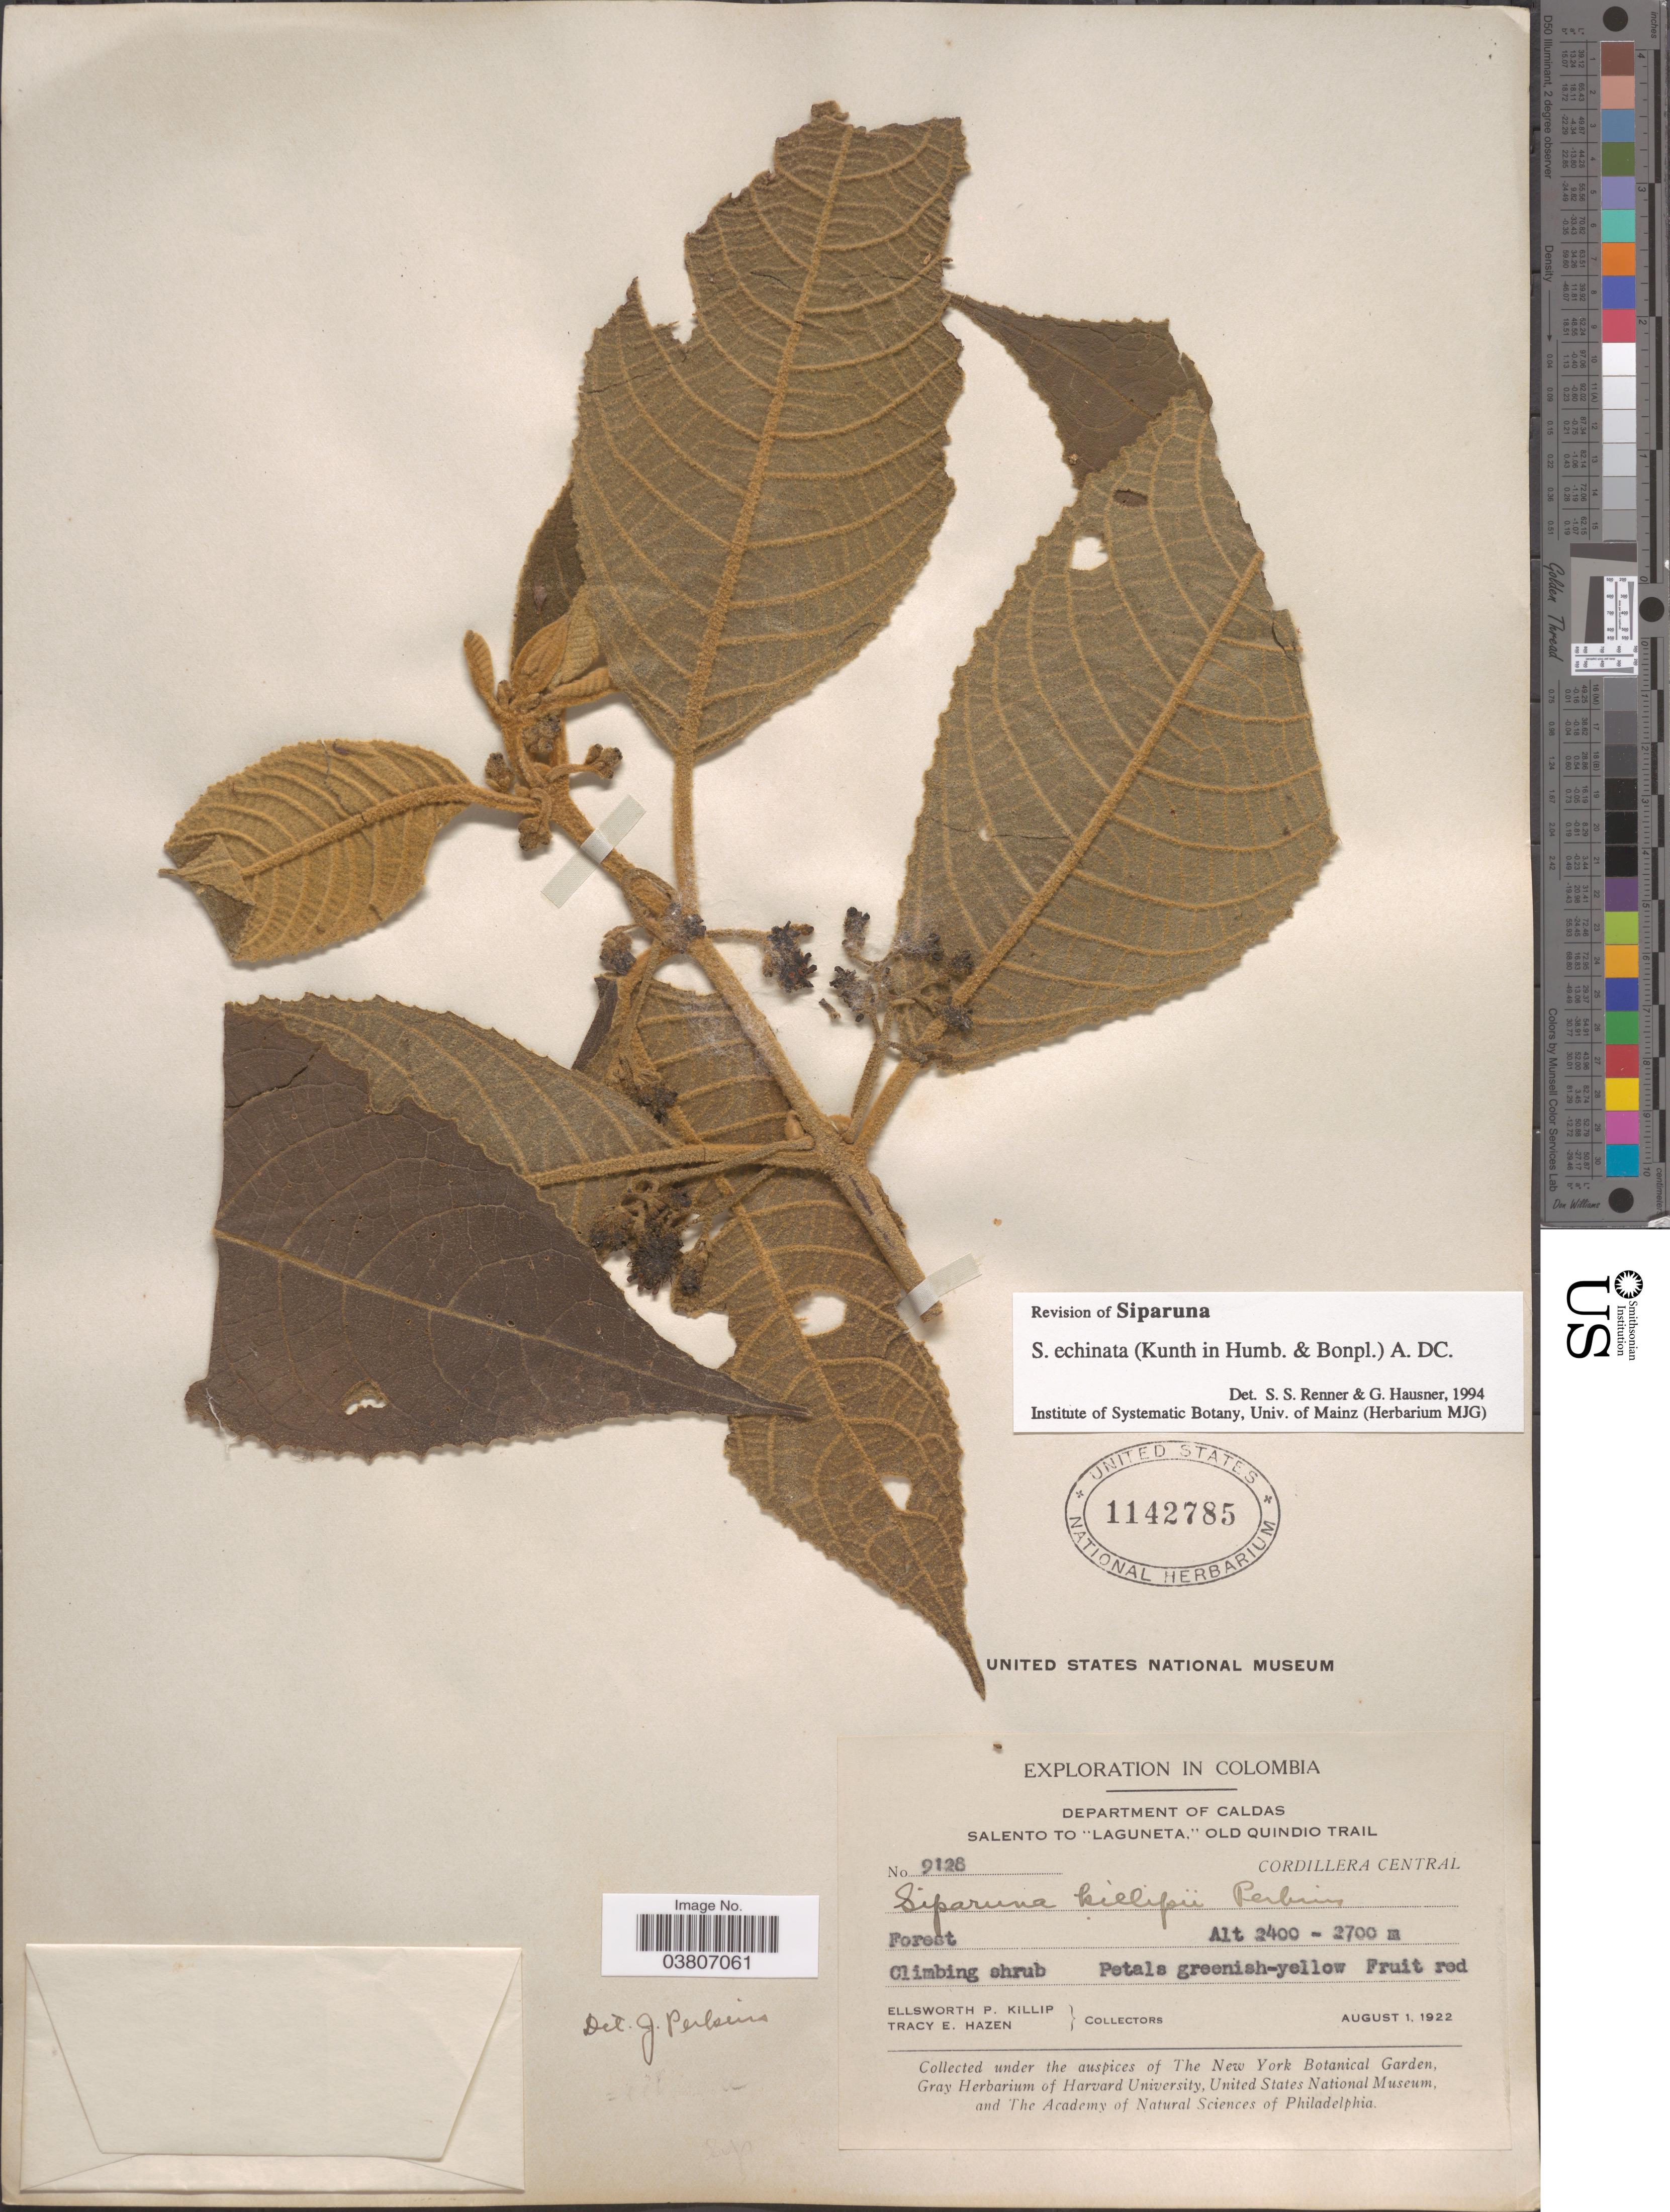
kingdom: Plantae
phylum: Tracheophyta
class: Magnoliopsida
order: Laurales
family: Siparunaceae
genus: Siparuna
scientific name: Siparuna echinata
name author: (Kunth) A. DC.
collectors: F. W. Pennell & T. E. Hazen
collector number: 9128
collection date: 1922-08-01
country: Colombia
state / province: Caldas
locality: Department of Caldas. Salento to 'Laguneta,' Old Quindio Trail. Cordillera Central.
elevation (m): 2400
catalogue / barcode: US 1142785